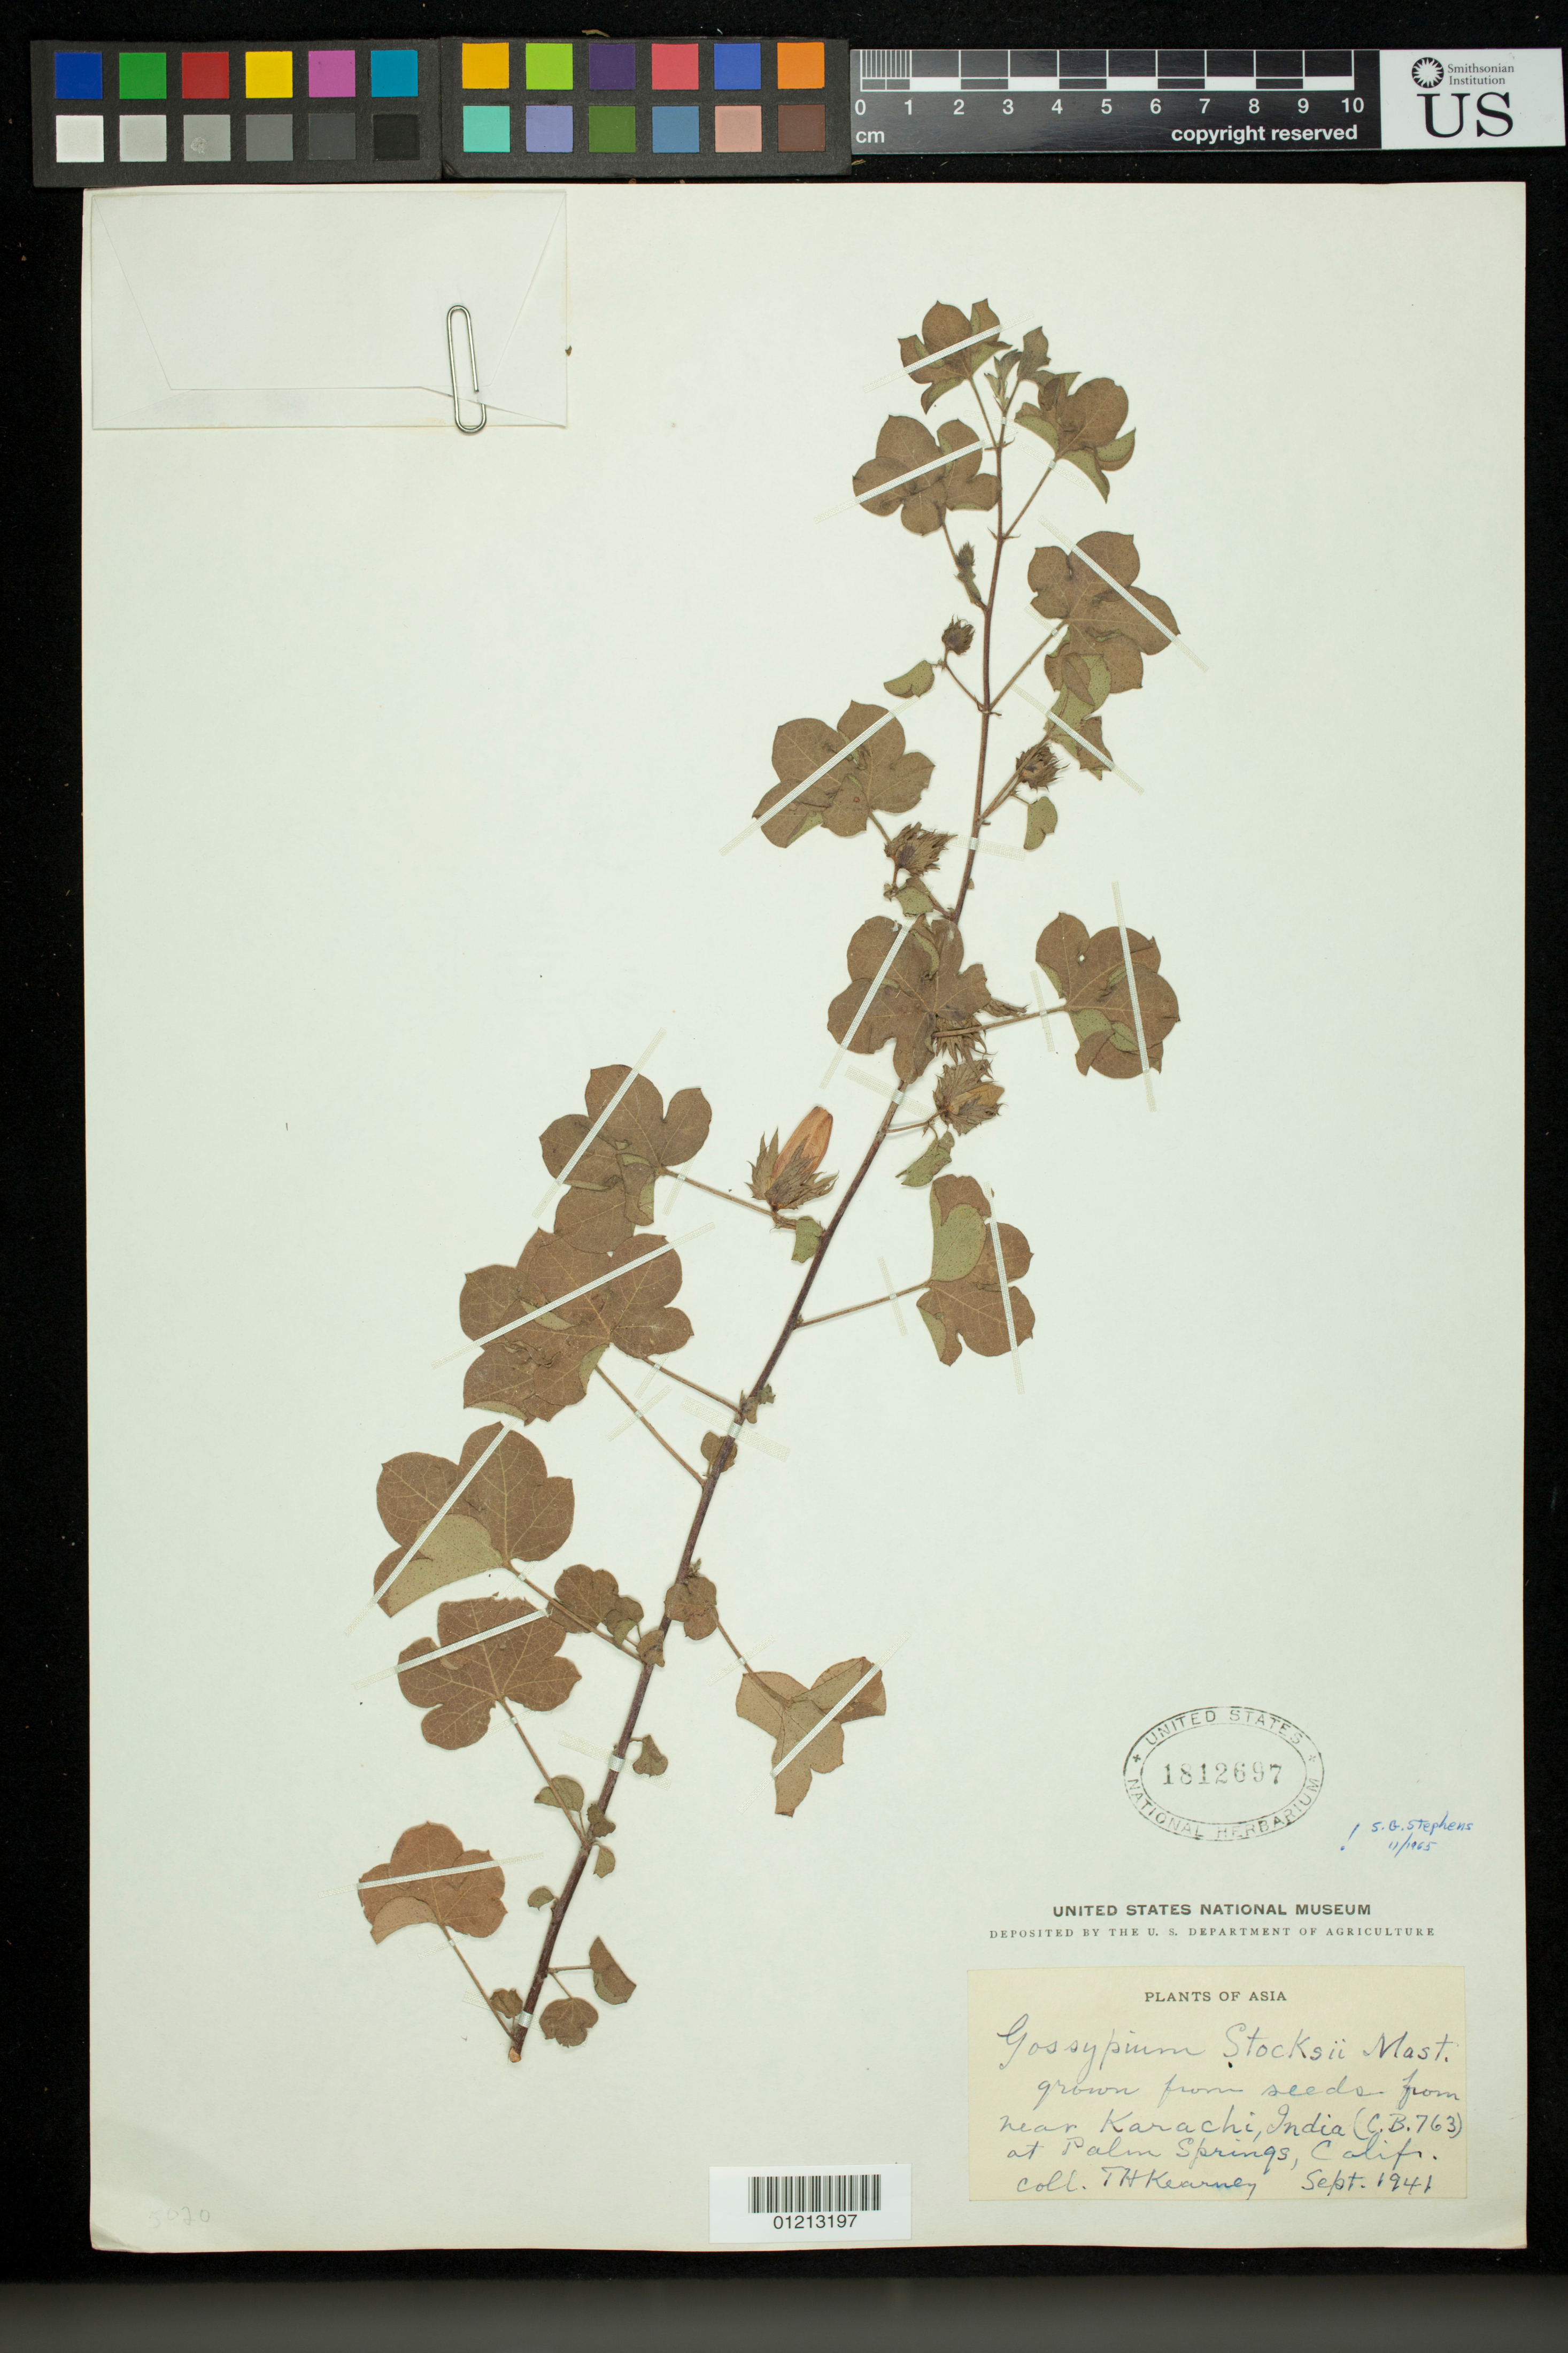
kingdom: Plantae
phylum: Tracheophyta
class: Magnoliopsida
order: Malvales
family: Malvaceae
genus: Gossypium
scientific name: Gossypium stocksii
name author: Mast.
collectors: T. H. Kearney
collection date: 1941-09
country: United States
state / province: California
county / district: Riverside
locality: Grown from seed (collected near Karachi, Pakistan) in Palm Springs, California.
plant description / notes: From near Karachi, Pakistan. Grown from seeds in Palm Springs, California.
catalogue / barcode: US 1812697